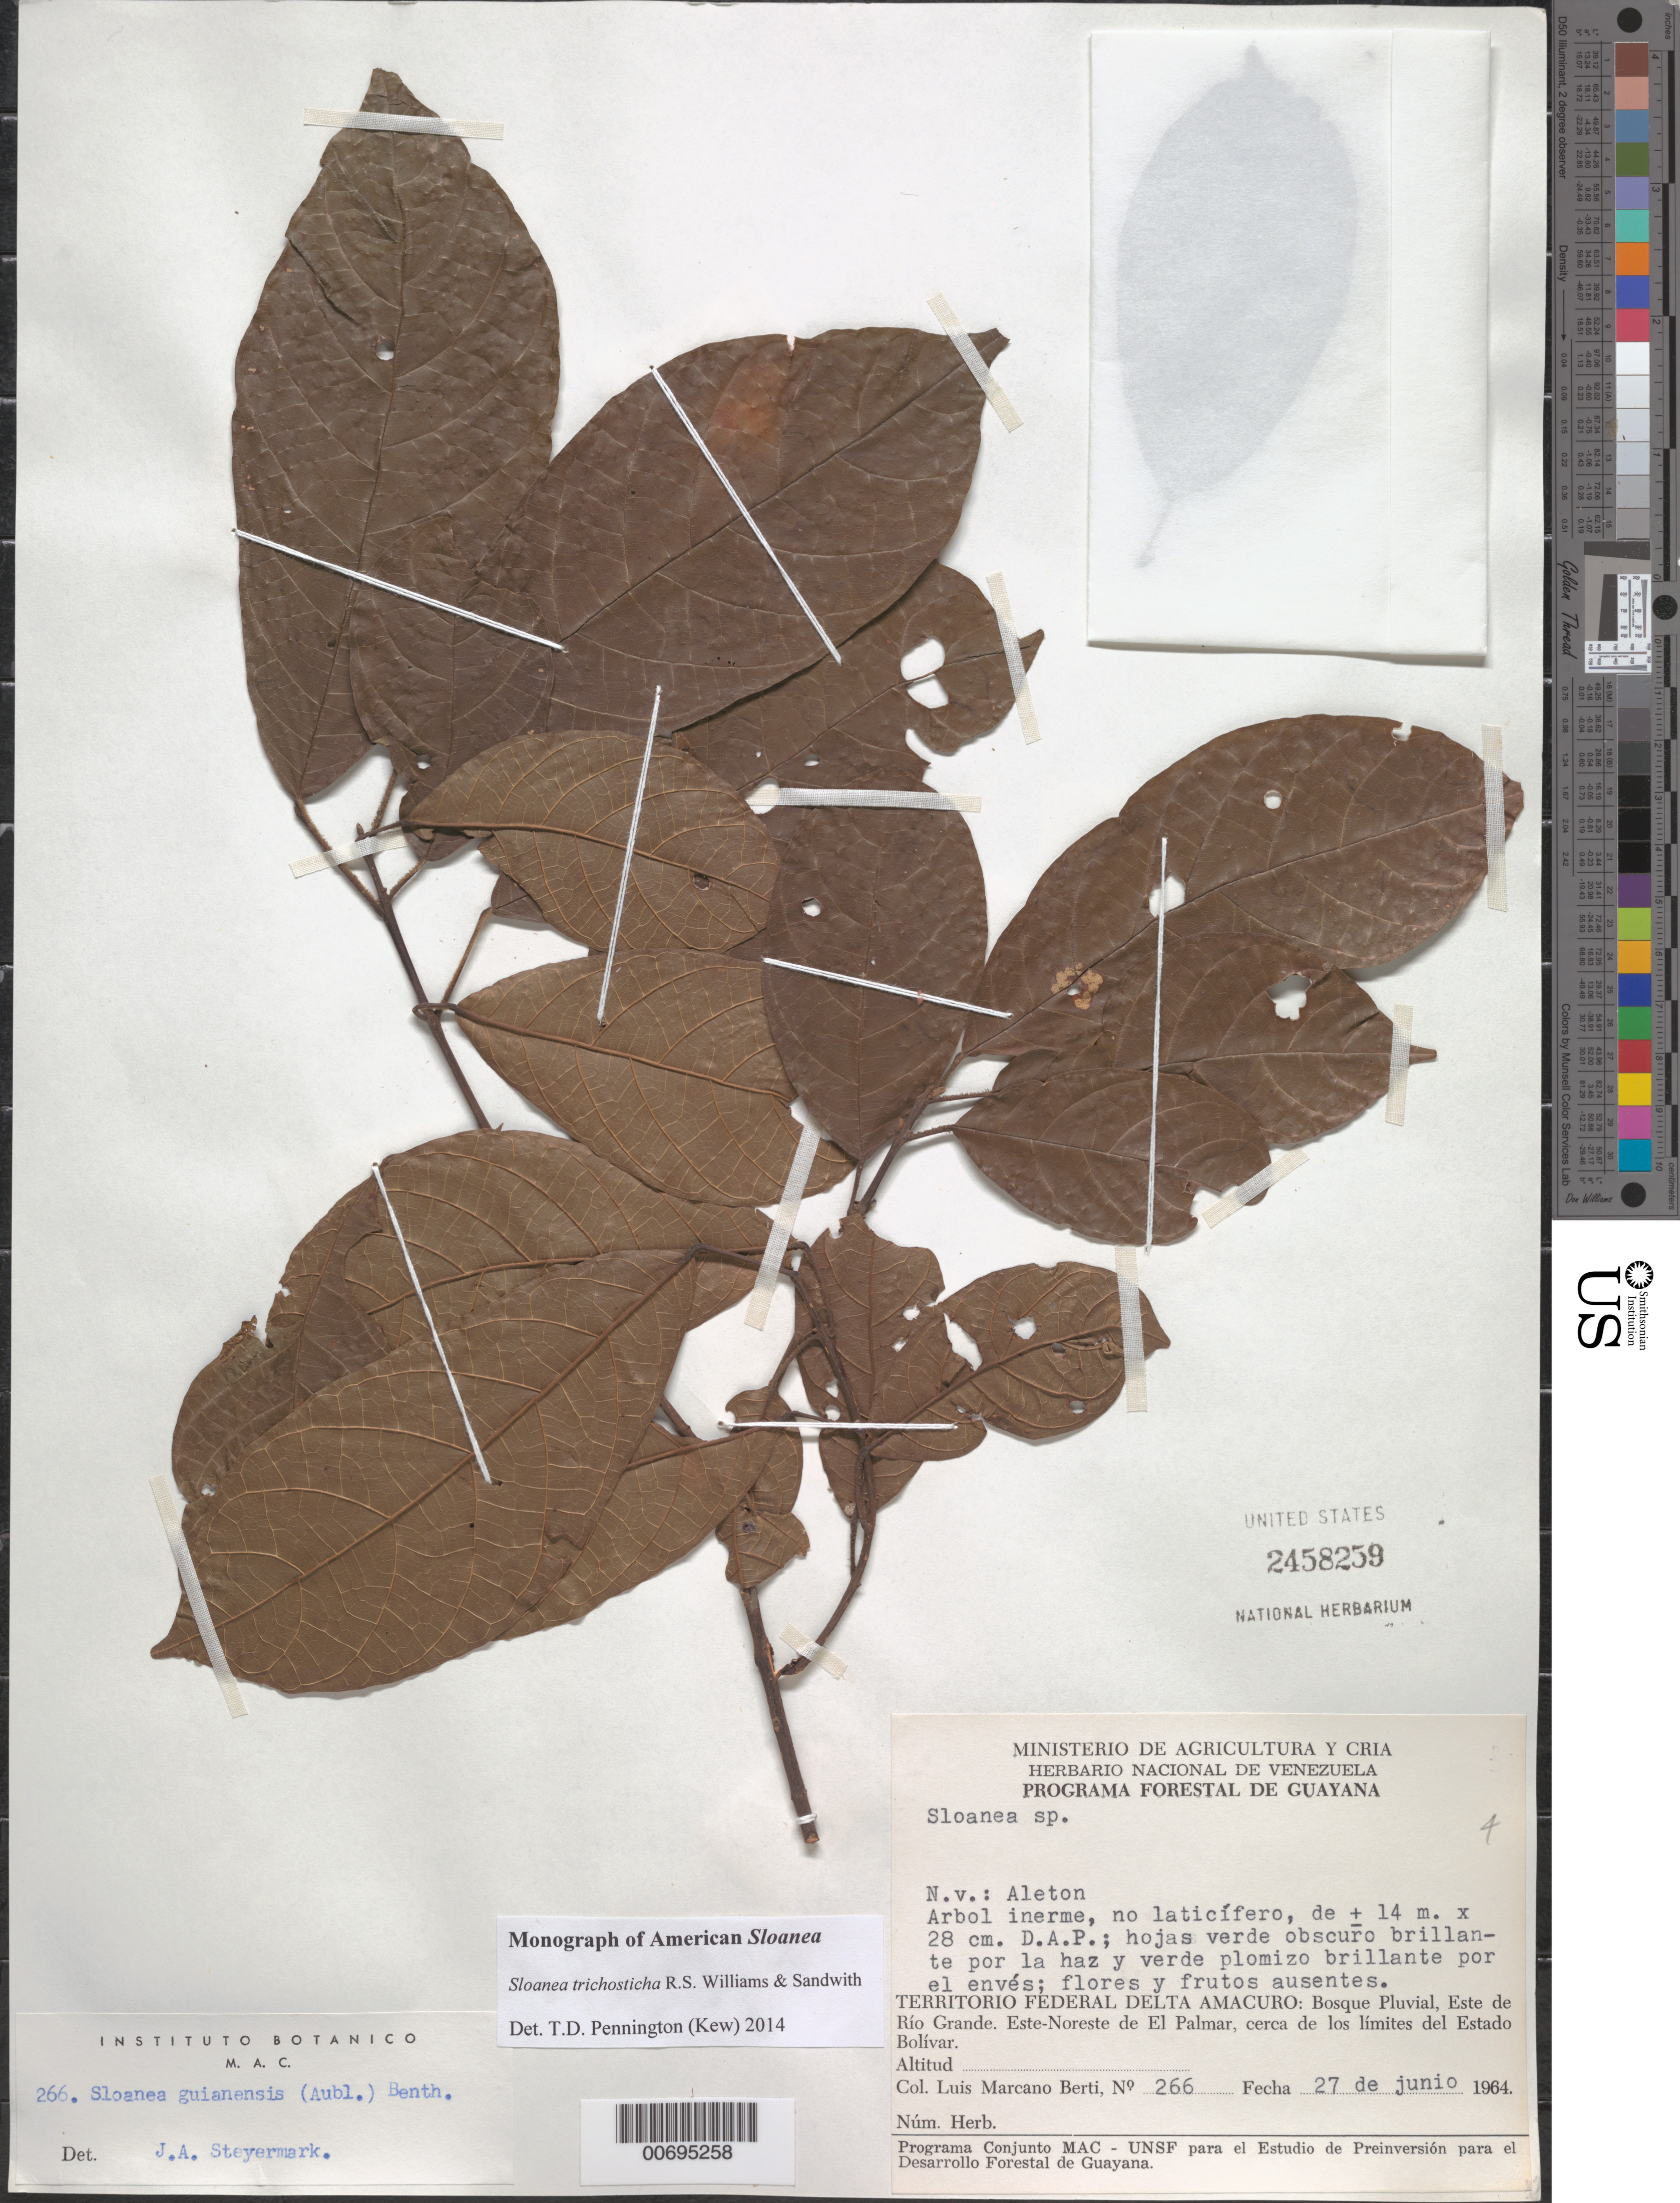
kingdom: Plantae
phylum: Tracheophyta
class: Magnoliopsida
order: Oxalidales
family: Elaeocarpaceae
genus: Sloanea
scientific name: Sloanea trichosticha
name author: R.O. Williams & Sandwith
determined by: Pennington, T. D., (K)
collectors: L. Marcano-Berti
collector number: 266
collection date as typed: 27-Jun-64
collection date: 1964-06-27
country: Venezuela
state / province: Delta Amacuro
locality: Este de Río Grande, ENE de El Palmar, cerca de los limites del Estado Bolívar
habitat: Bosque pluvial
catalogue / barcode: US 2458259